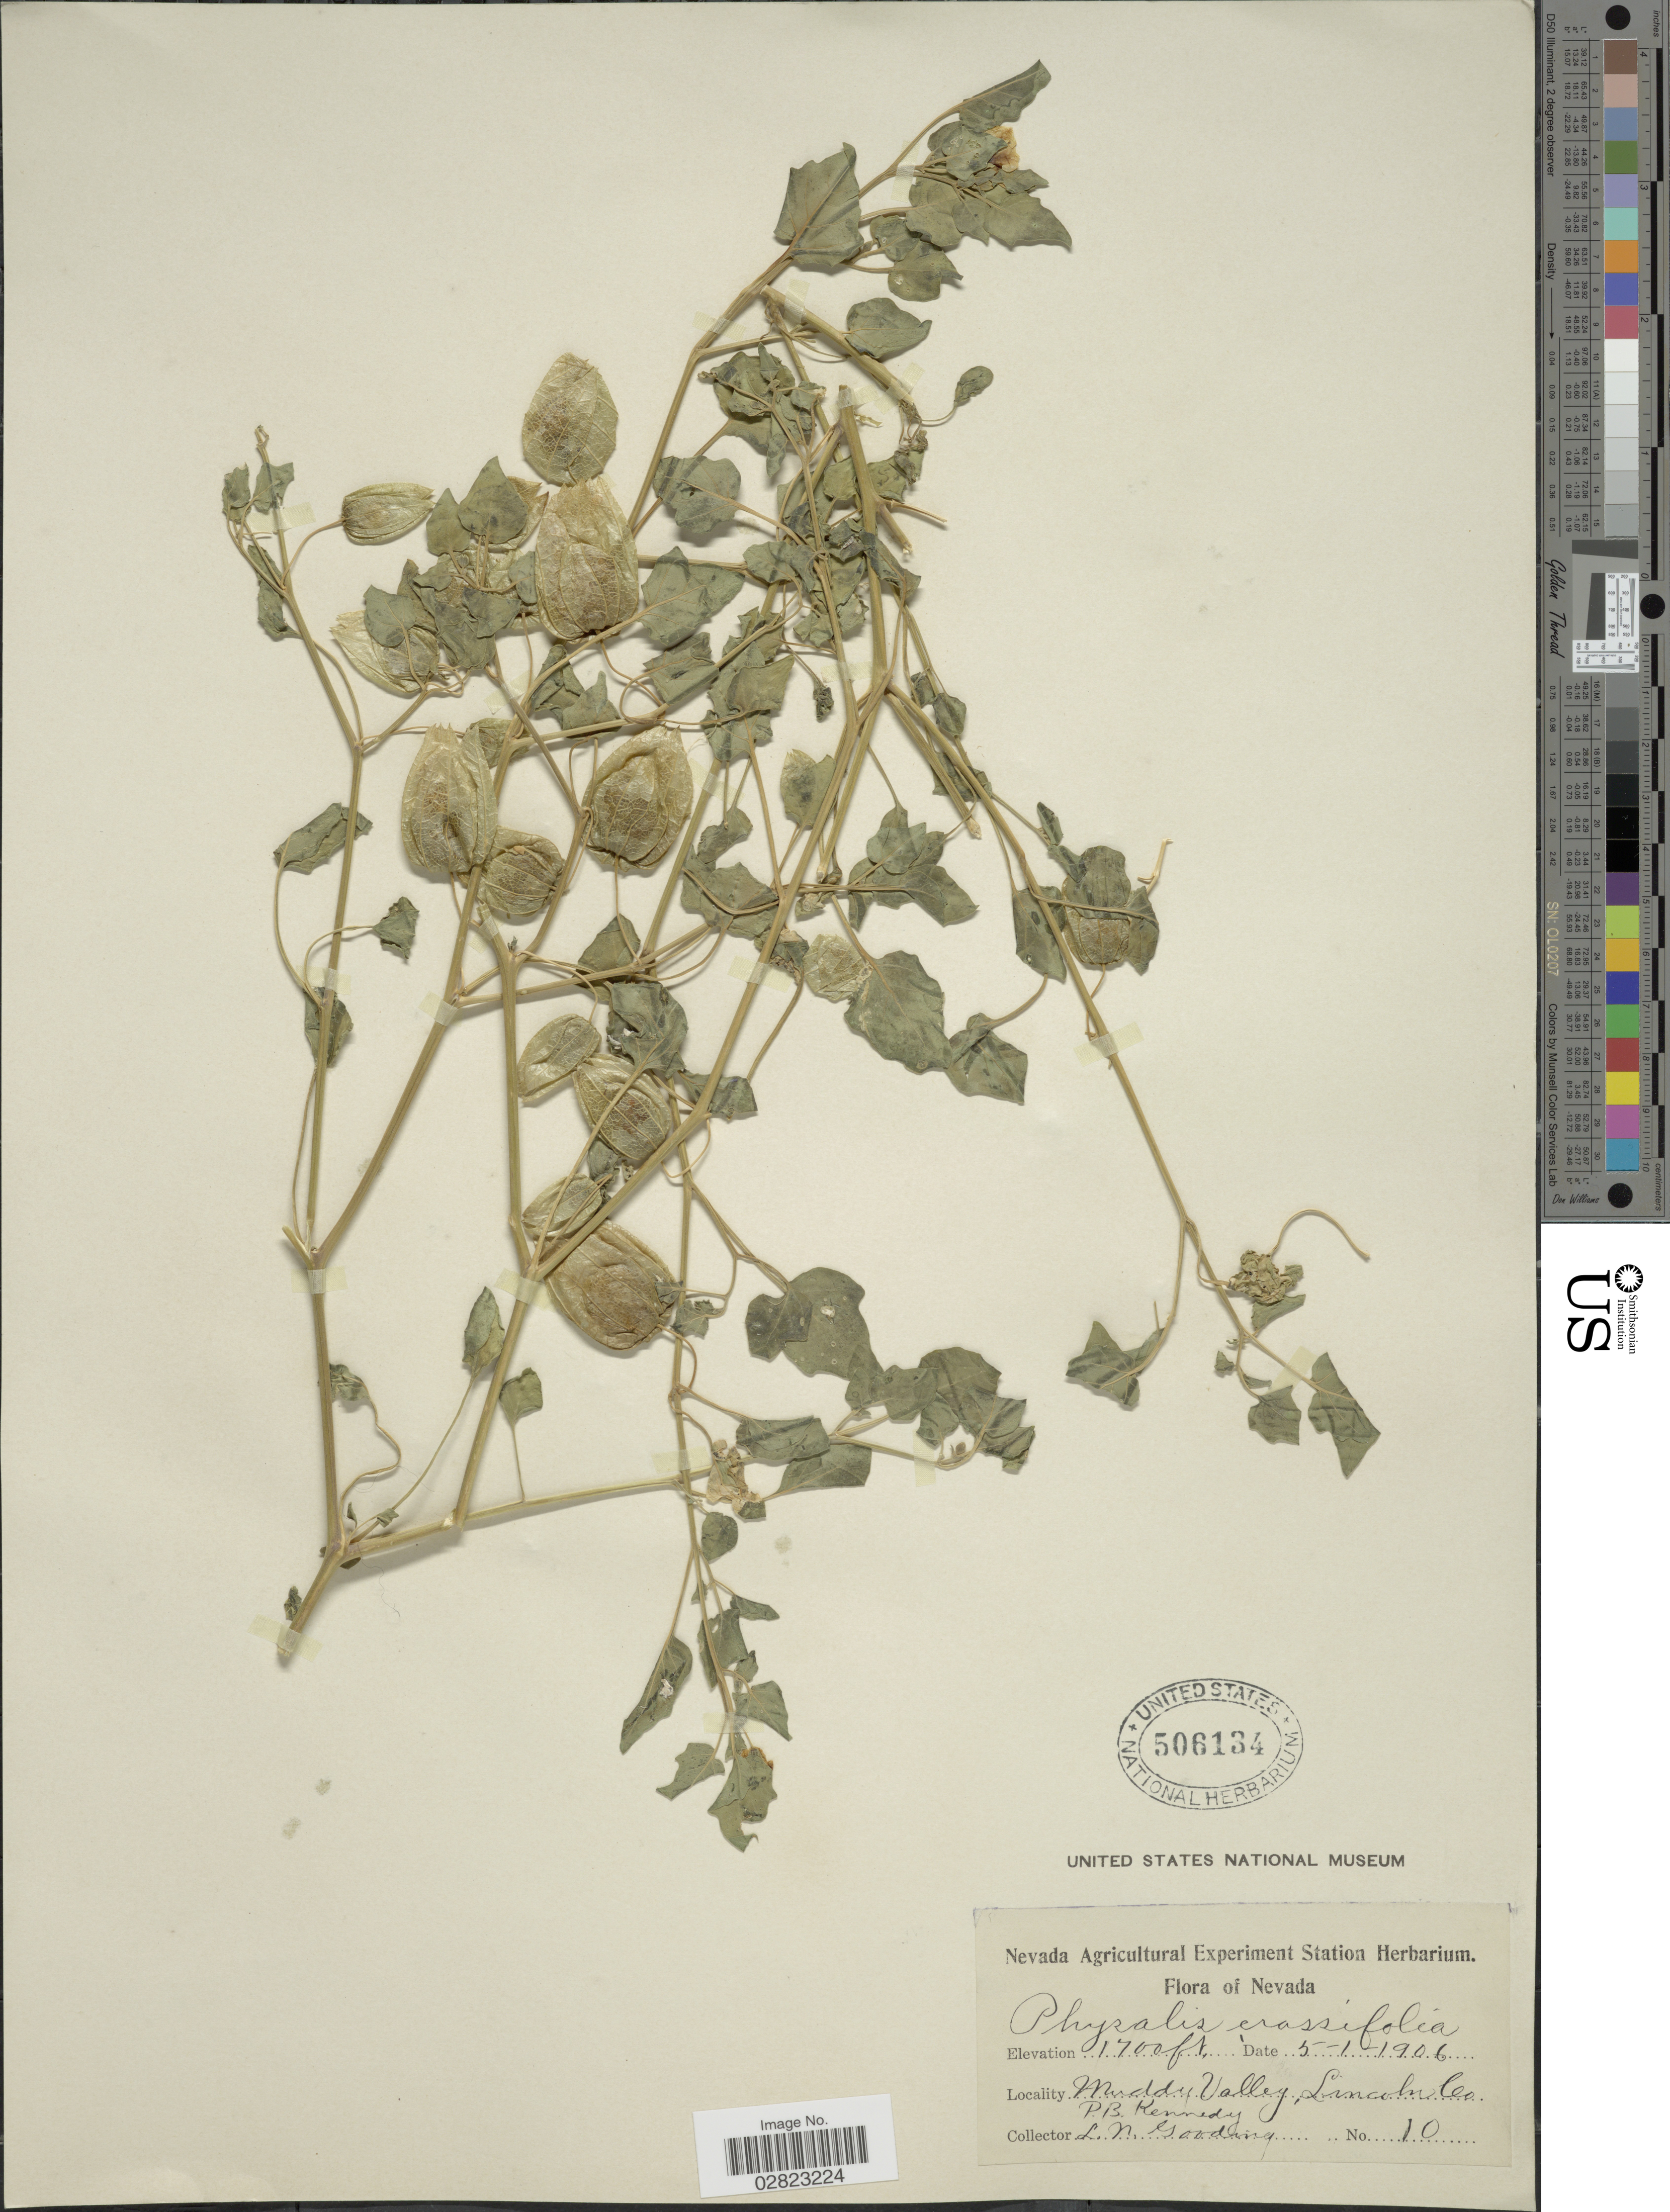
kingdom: Plantae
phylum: Tracheophyta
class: Magnoliopsida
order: Solanales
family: Solanaceae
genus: Physalis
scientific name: Physalis crassifolia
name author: Benth.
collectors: P. B. Kennedy & L. Gooding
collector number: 10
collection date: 1906-05-01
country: United States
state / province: Nevada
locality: Muddy Valley, Lincoln Co.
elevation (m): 518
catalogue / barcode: US 506134